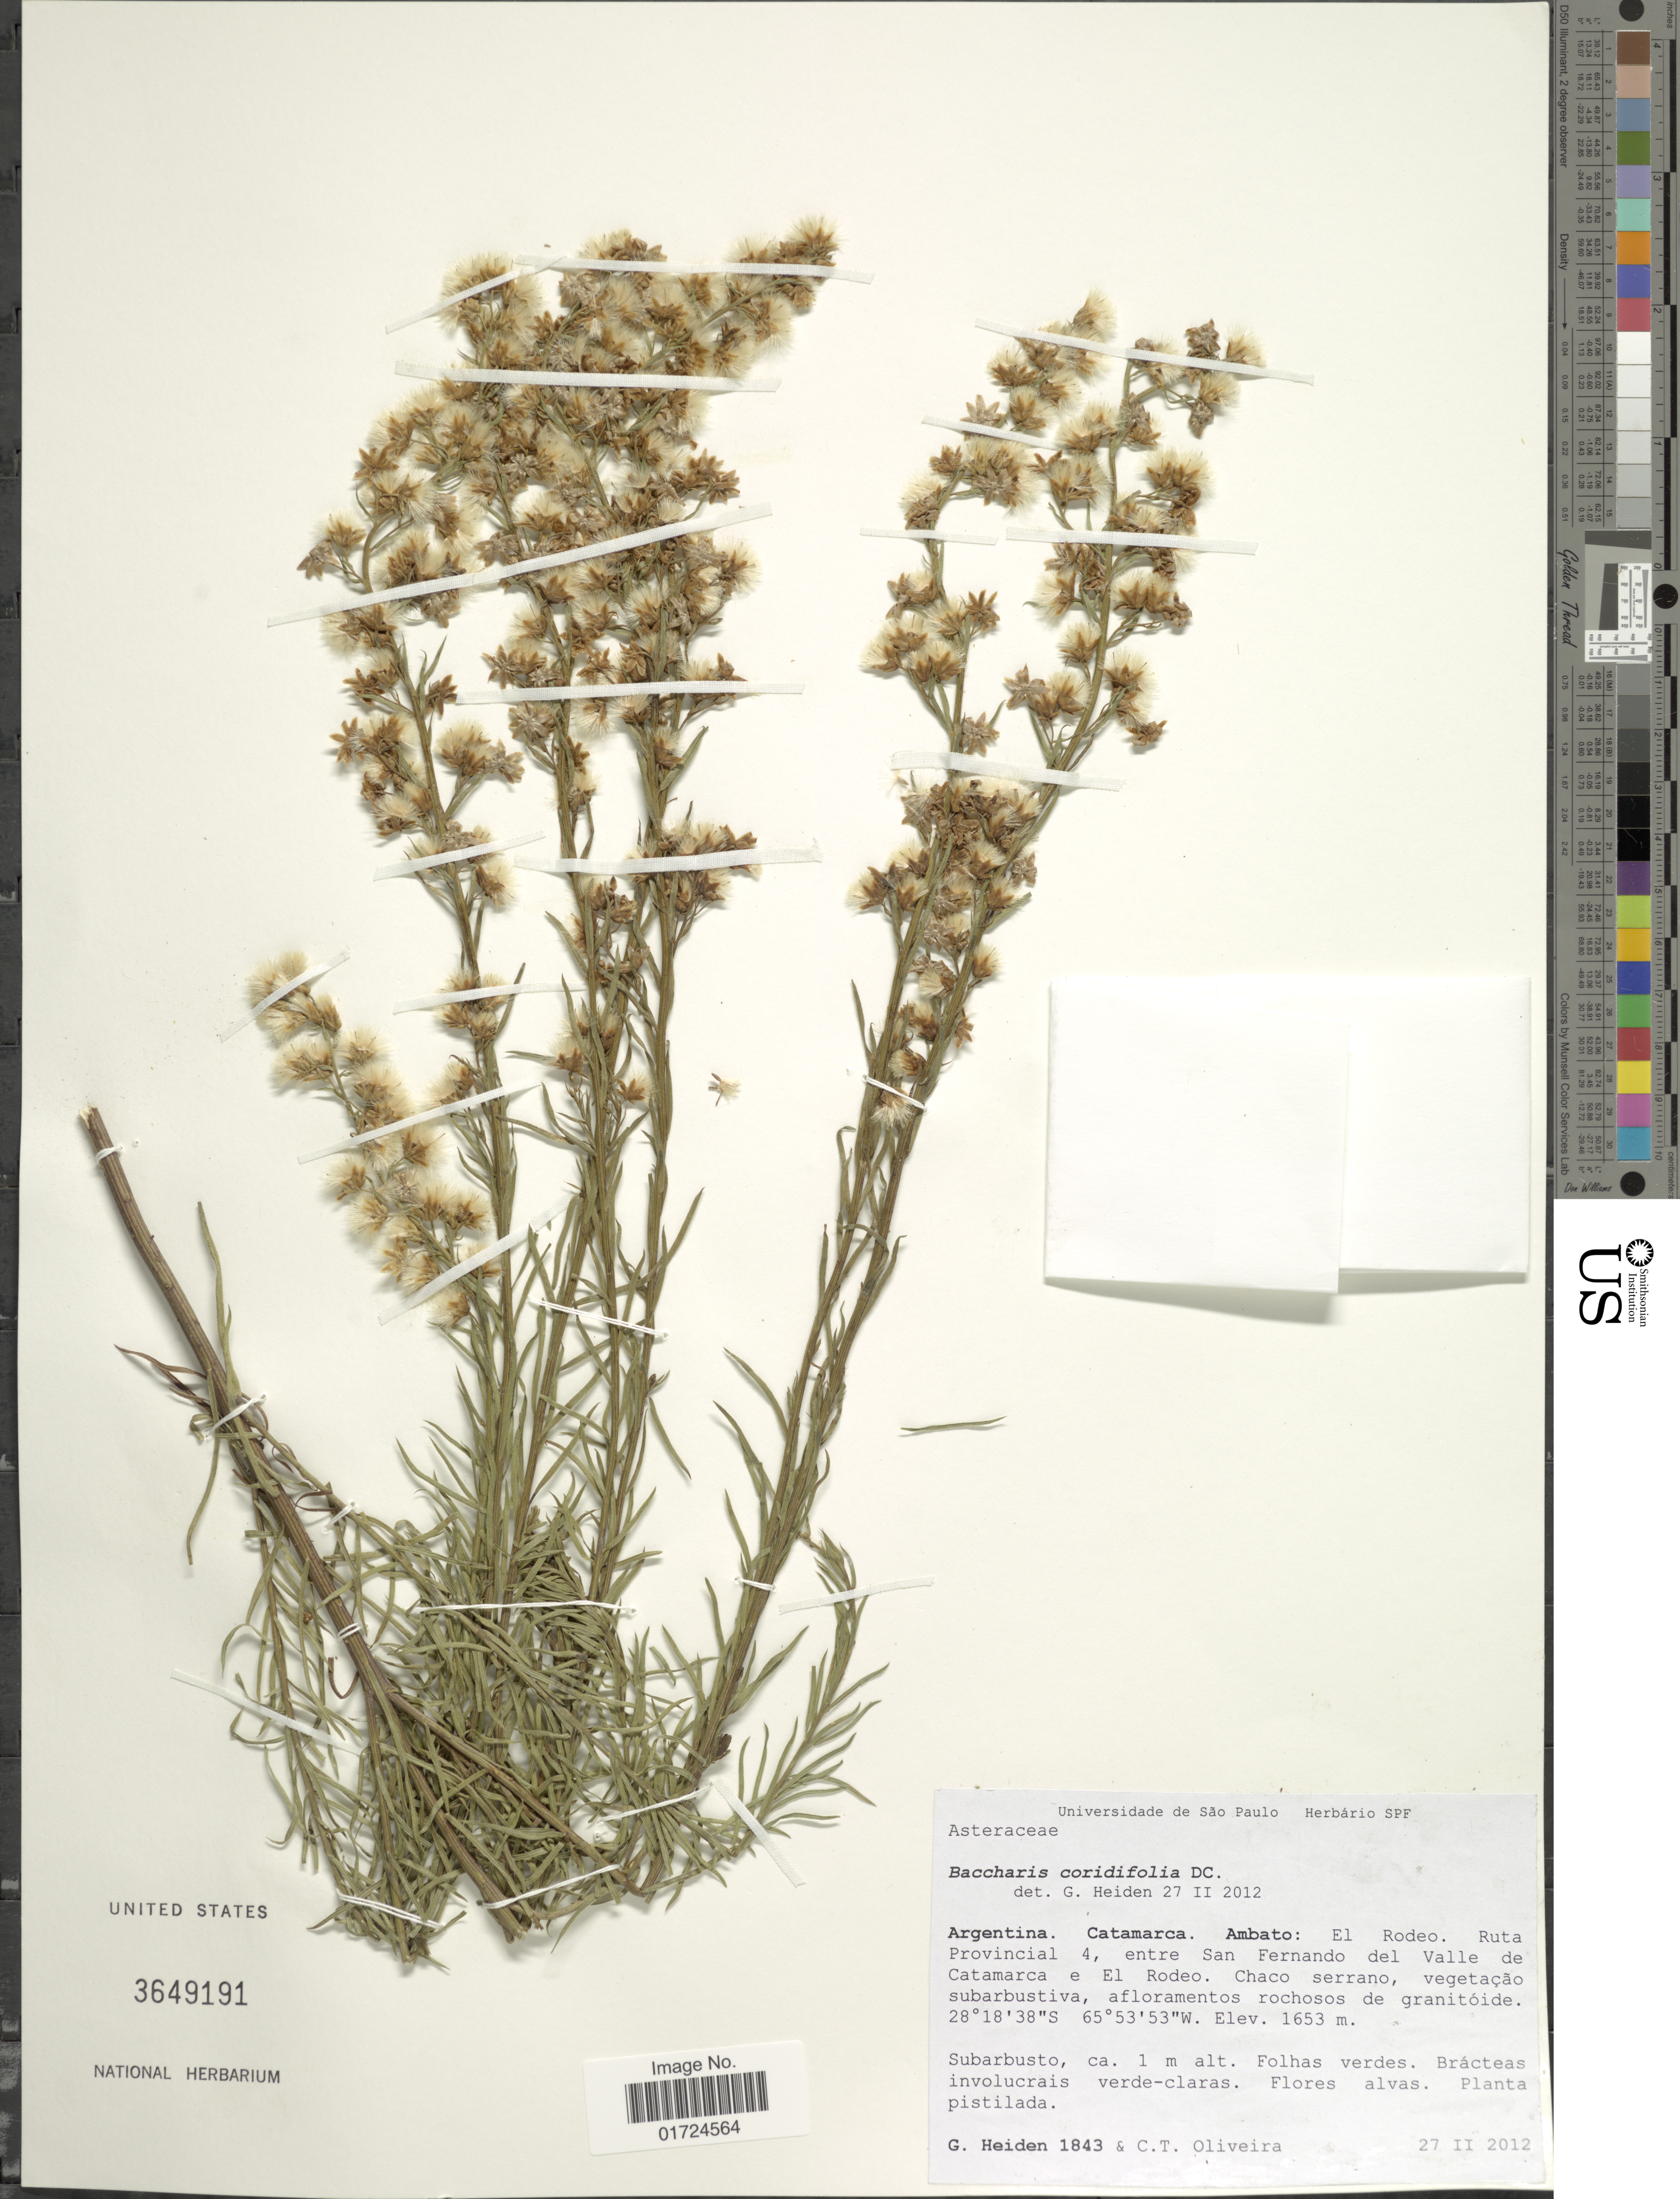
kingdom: Plantae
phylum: Tracheophyta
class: Magnoliopsida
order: Asterales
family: Asteraceae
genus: Baccharis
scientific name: Baccharis coridifolia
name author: DC.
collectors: G. Heiden & G. Heiden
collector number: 1843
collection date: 2012-02-27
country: Argentina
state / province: Catamarca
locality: Argentina. Catamarca. Ambato: El Rodeo, Ruta Provincial 4, entre San Fernando del Valle de Catamarca e El Rodeo.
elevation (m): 1653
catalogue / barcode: US 3649191